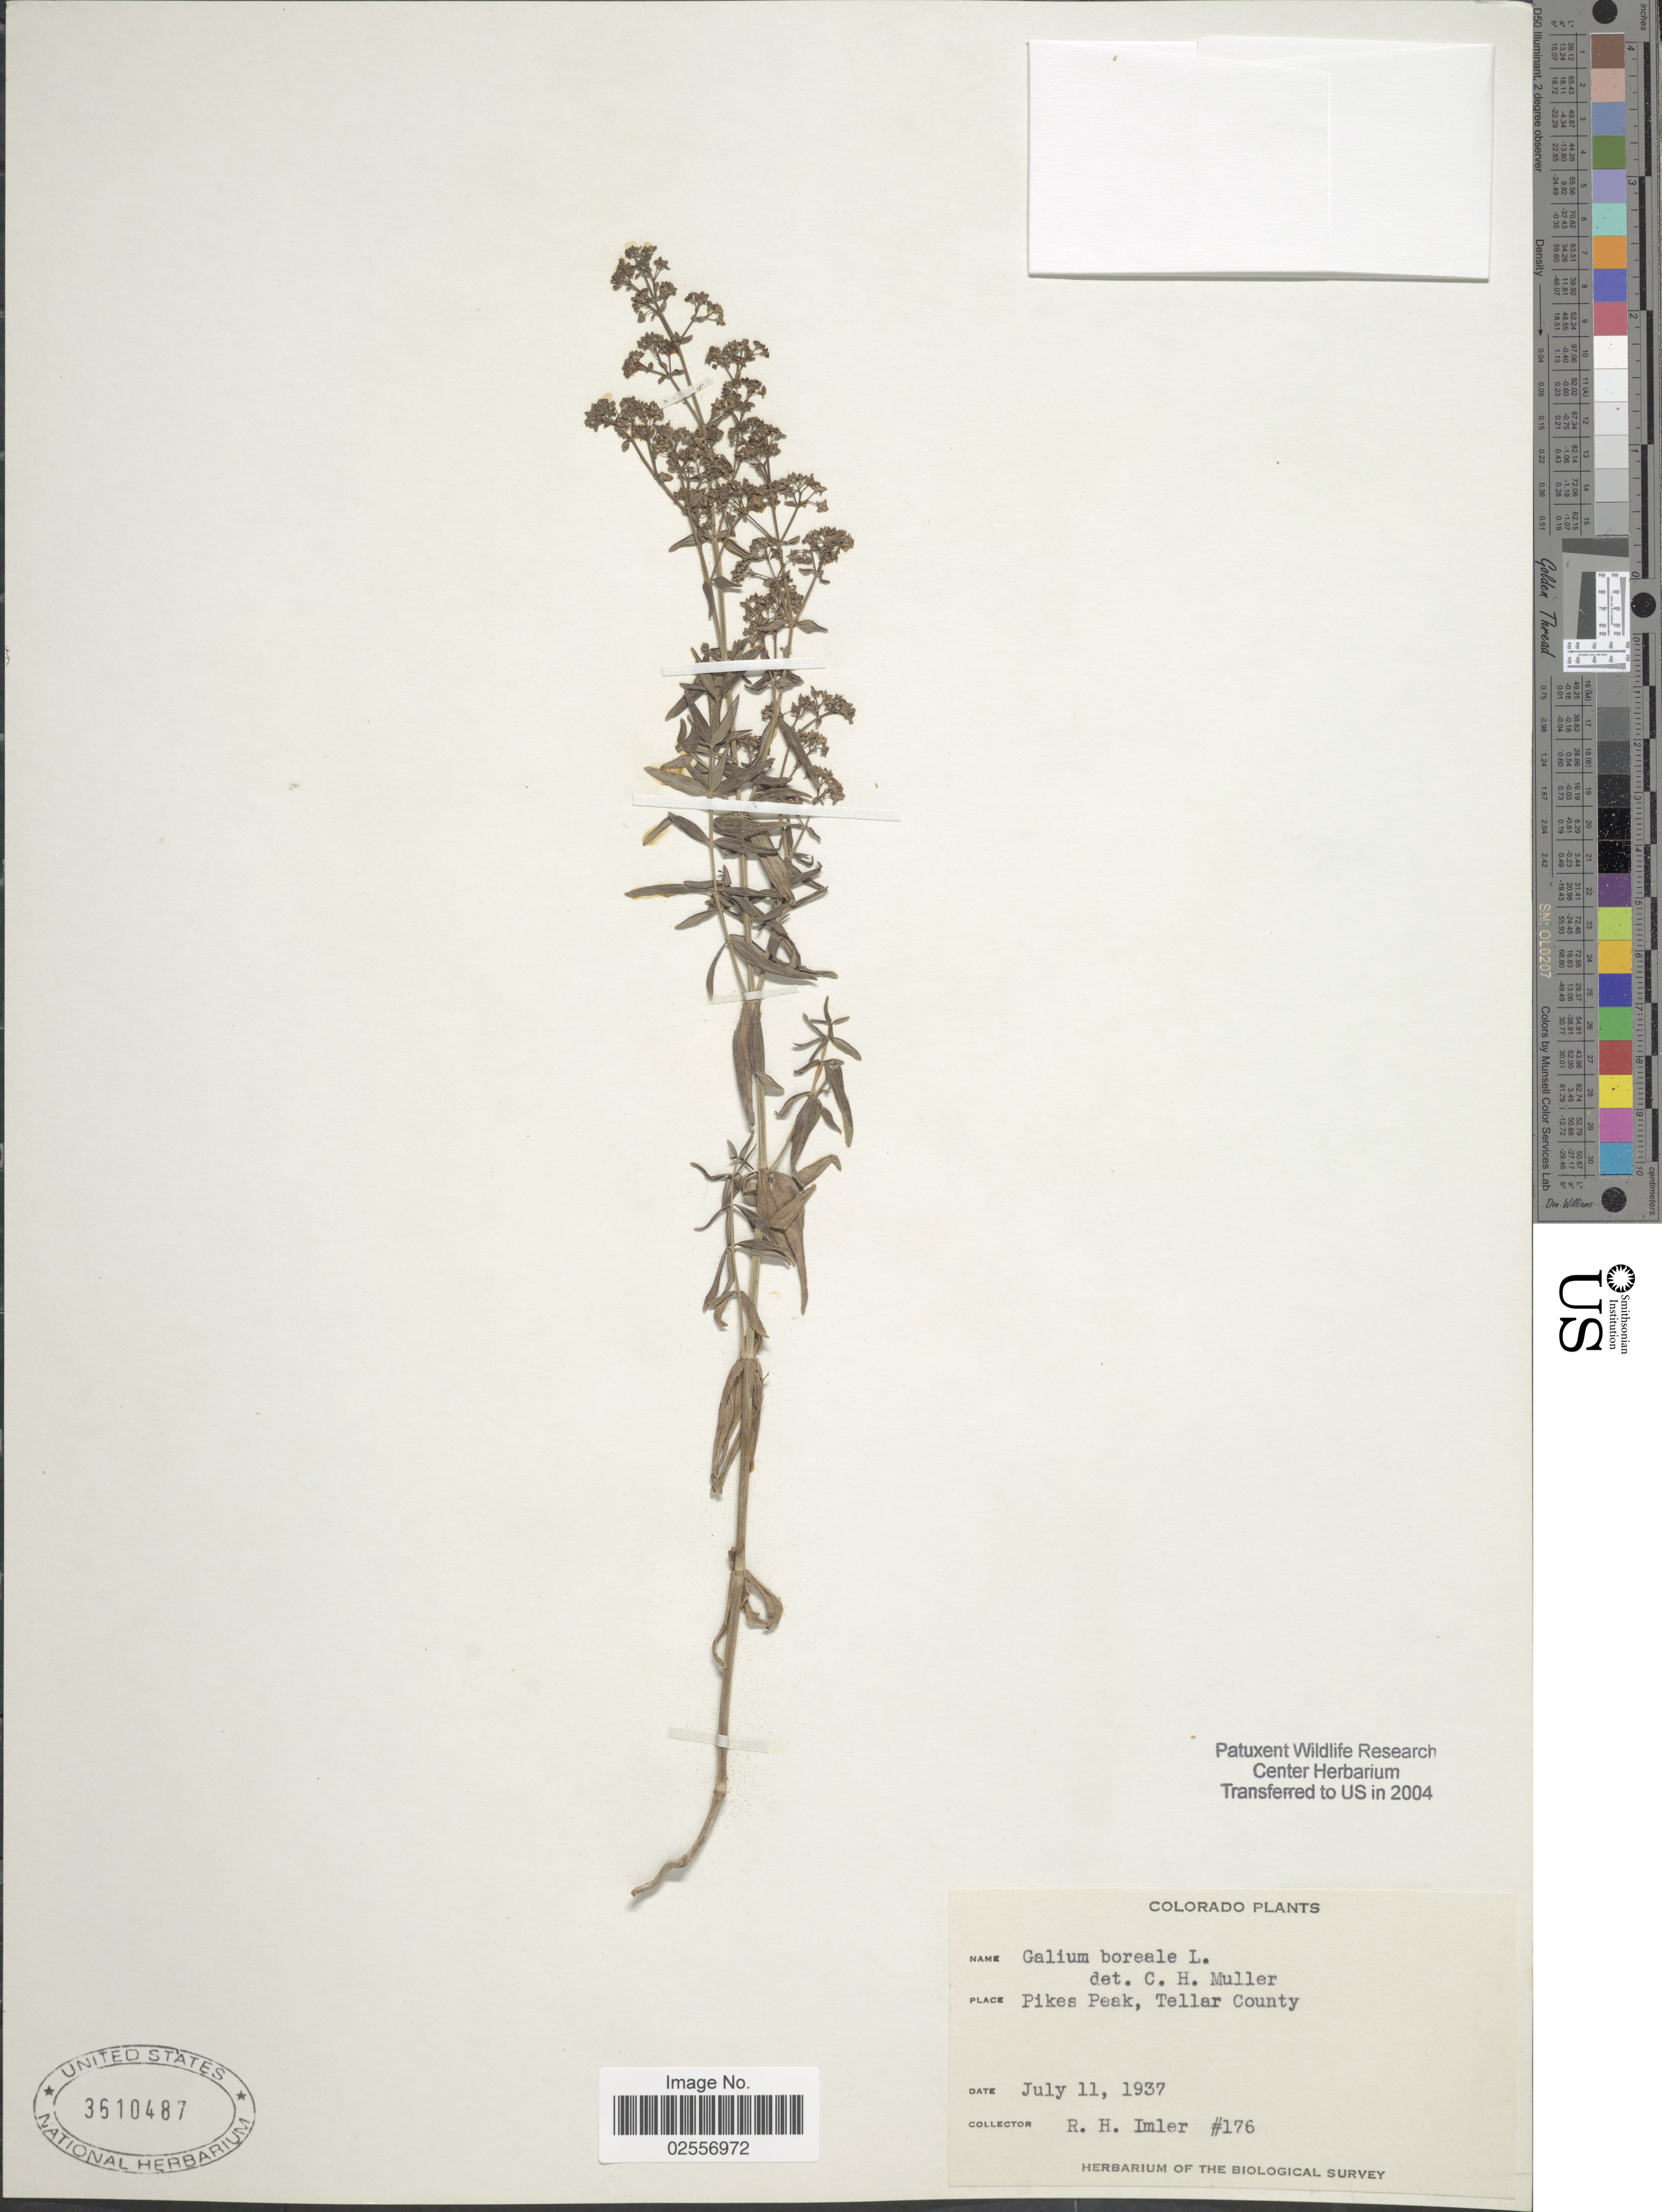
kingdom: Plantae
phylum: Tracheophyta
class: Magnoliopsida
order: Gentianales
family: Rubiaceae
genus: Galium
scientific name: Galium boreale L.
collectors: R. Imler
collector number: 176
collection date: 1937-07-11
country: United States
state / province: Colorado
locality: Pikes Peak, Tellar County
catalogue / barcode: US 3610487